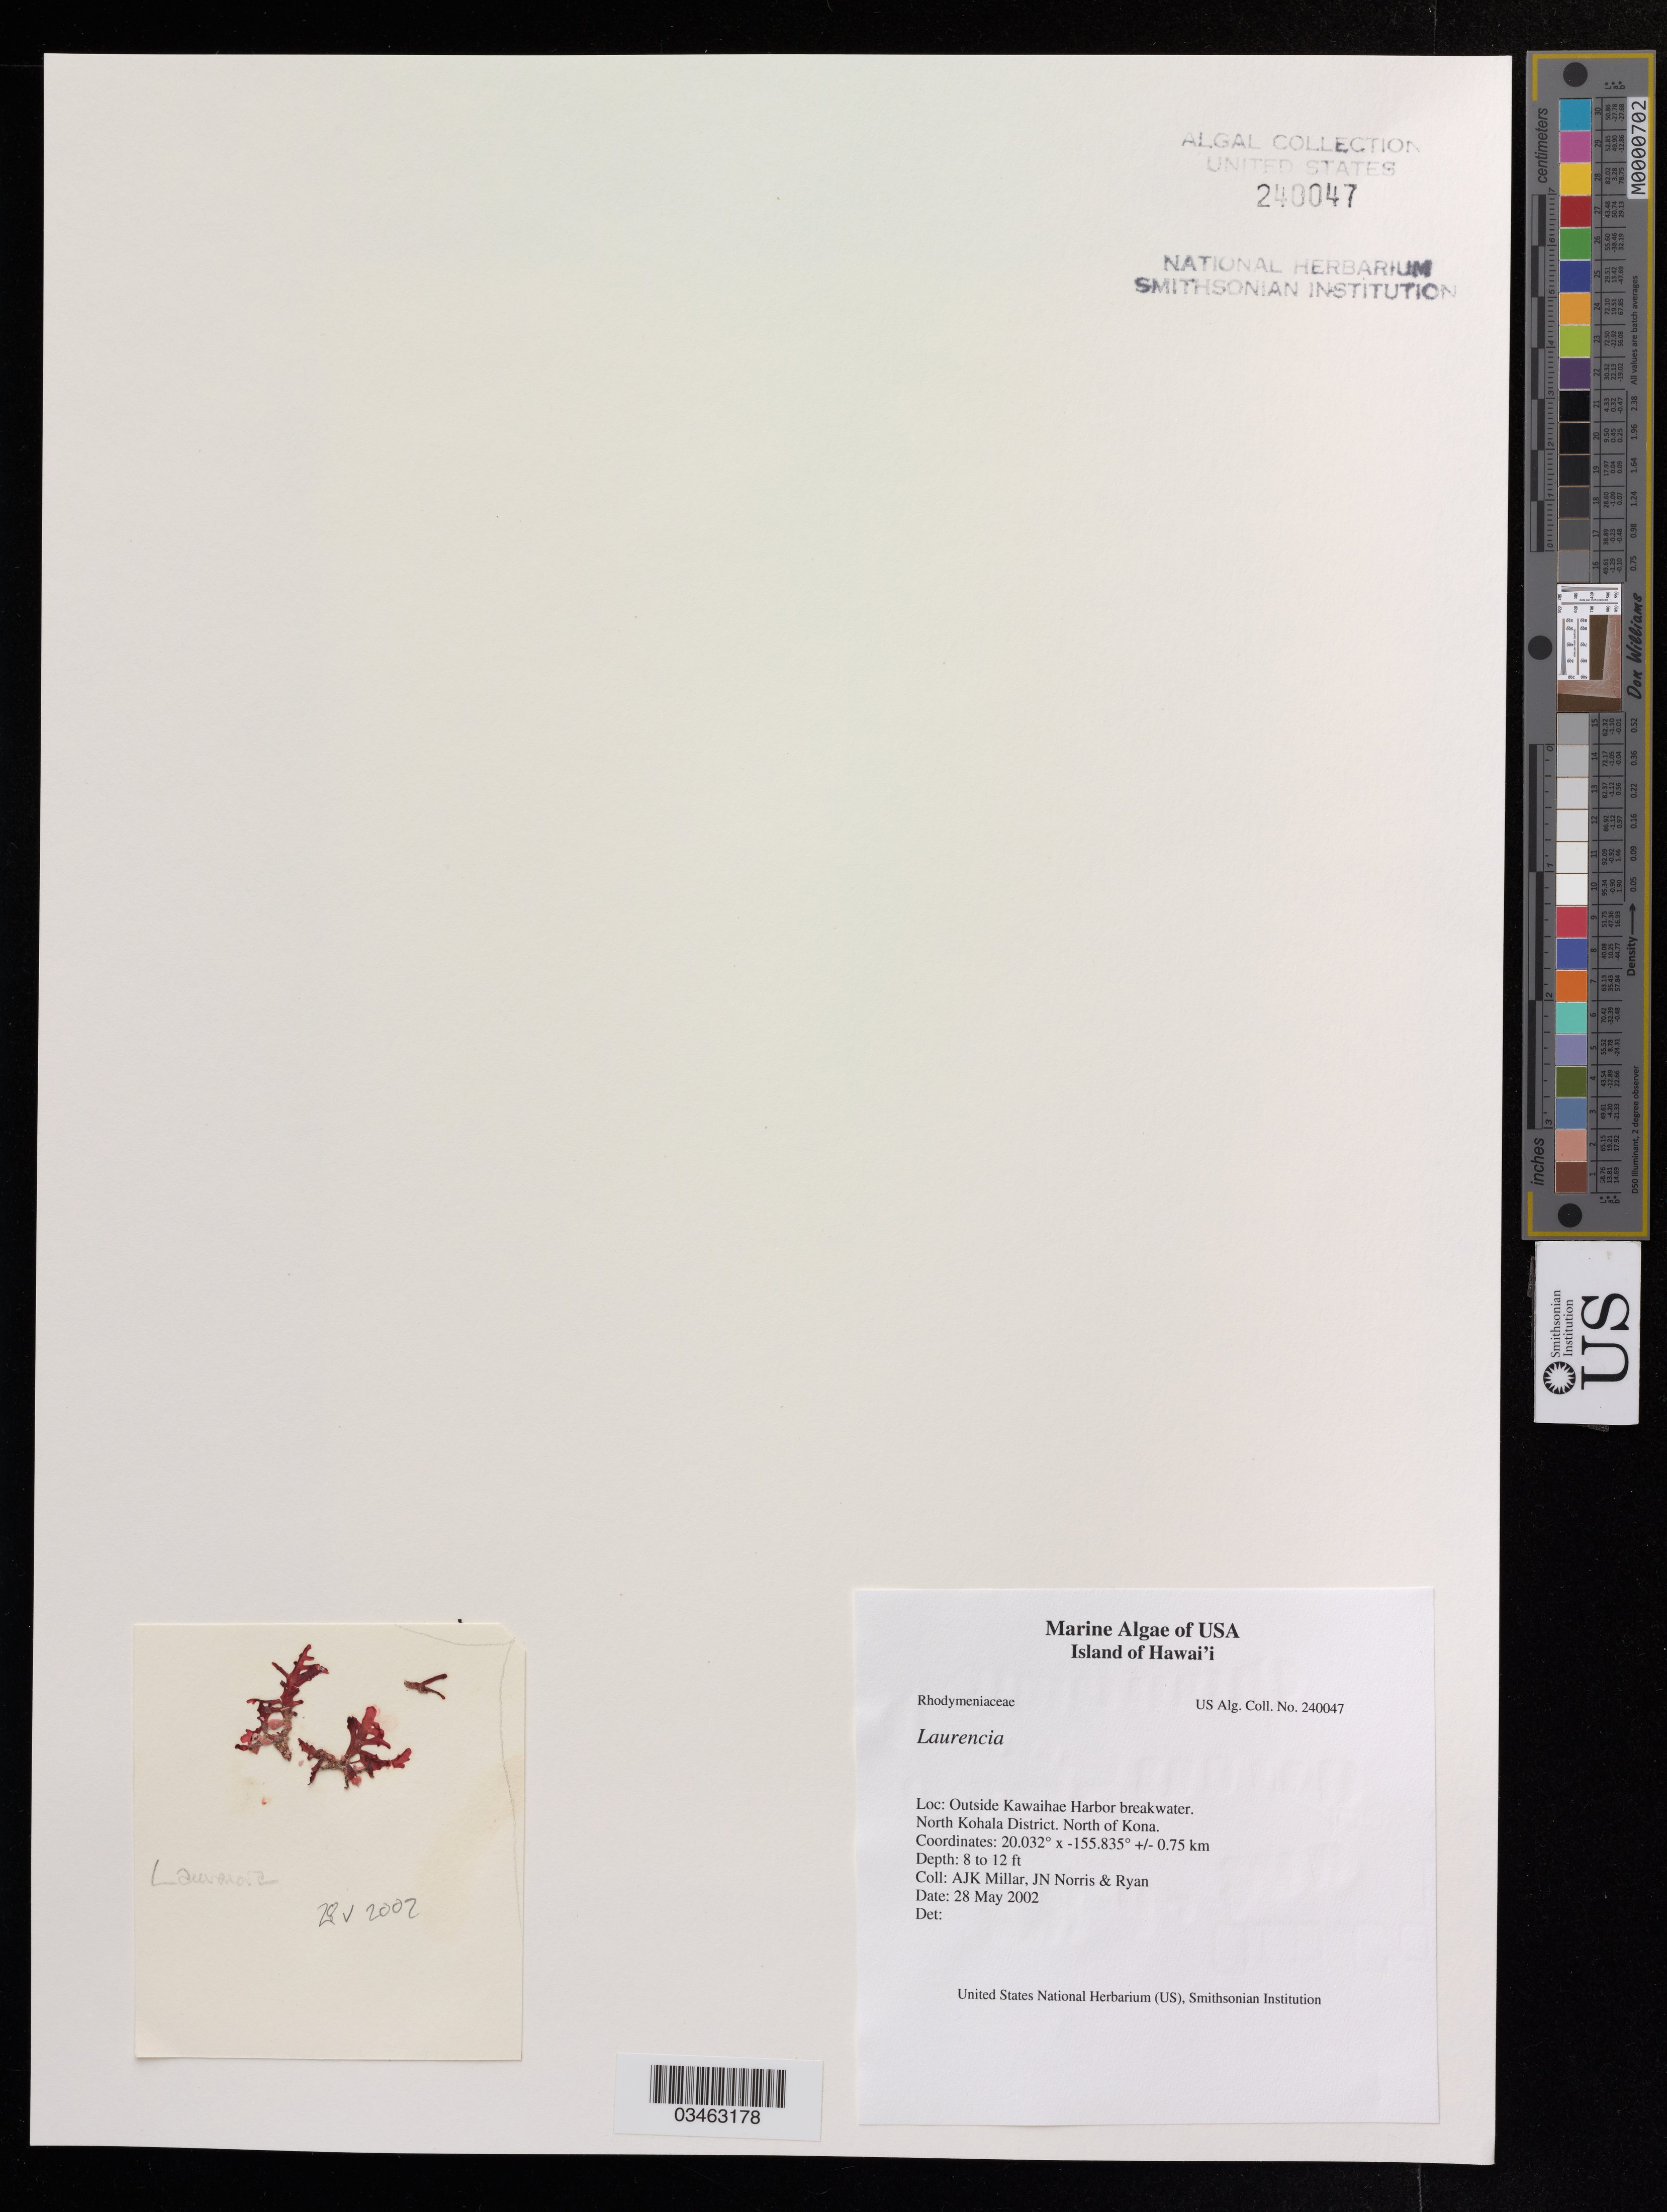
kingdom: Plantae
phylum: Rhodophyta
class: Florideophyceae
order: Ceramiales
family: Rhodomelaceae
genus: Laurencia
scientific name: Laurencia sp.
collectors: A. Millar, J. N. Norris & Ryan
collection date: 2002-05-28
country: United States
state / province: Hawaii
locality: Outside Kawaihae Harbor break water. North Kohala District. North of Kona.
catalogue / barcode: US 240047